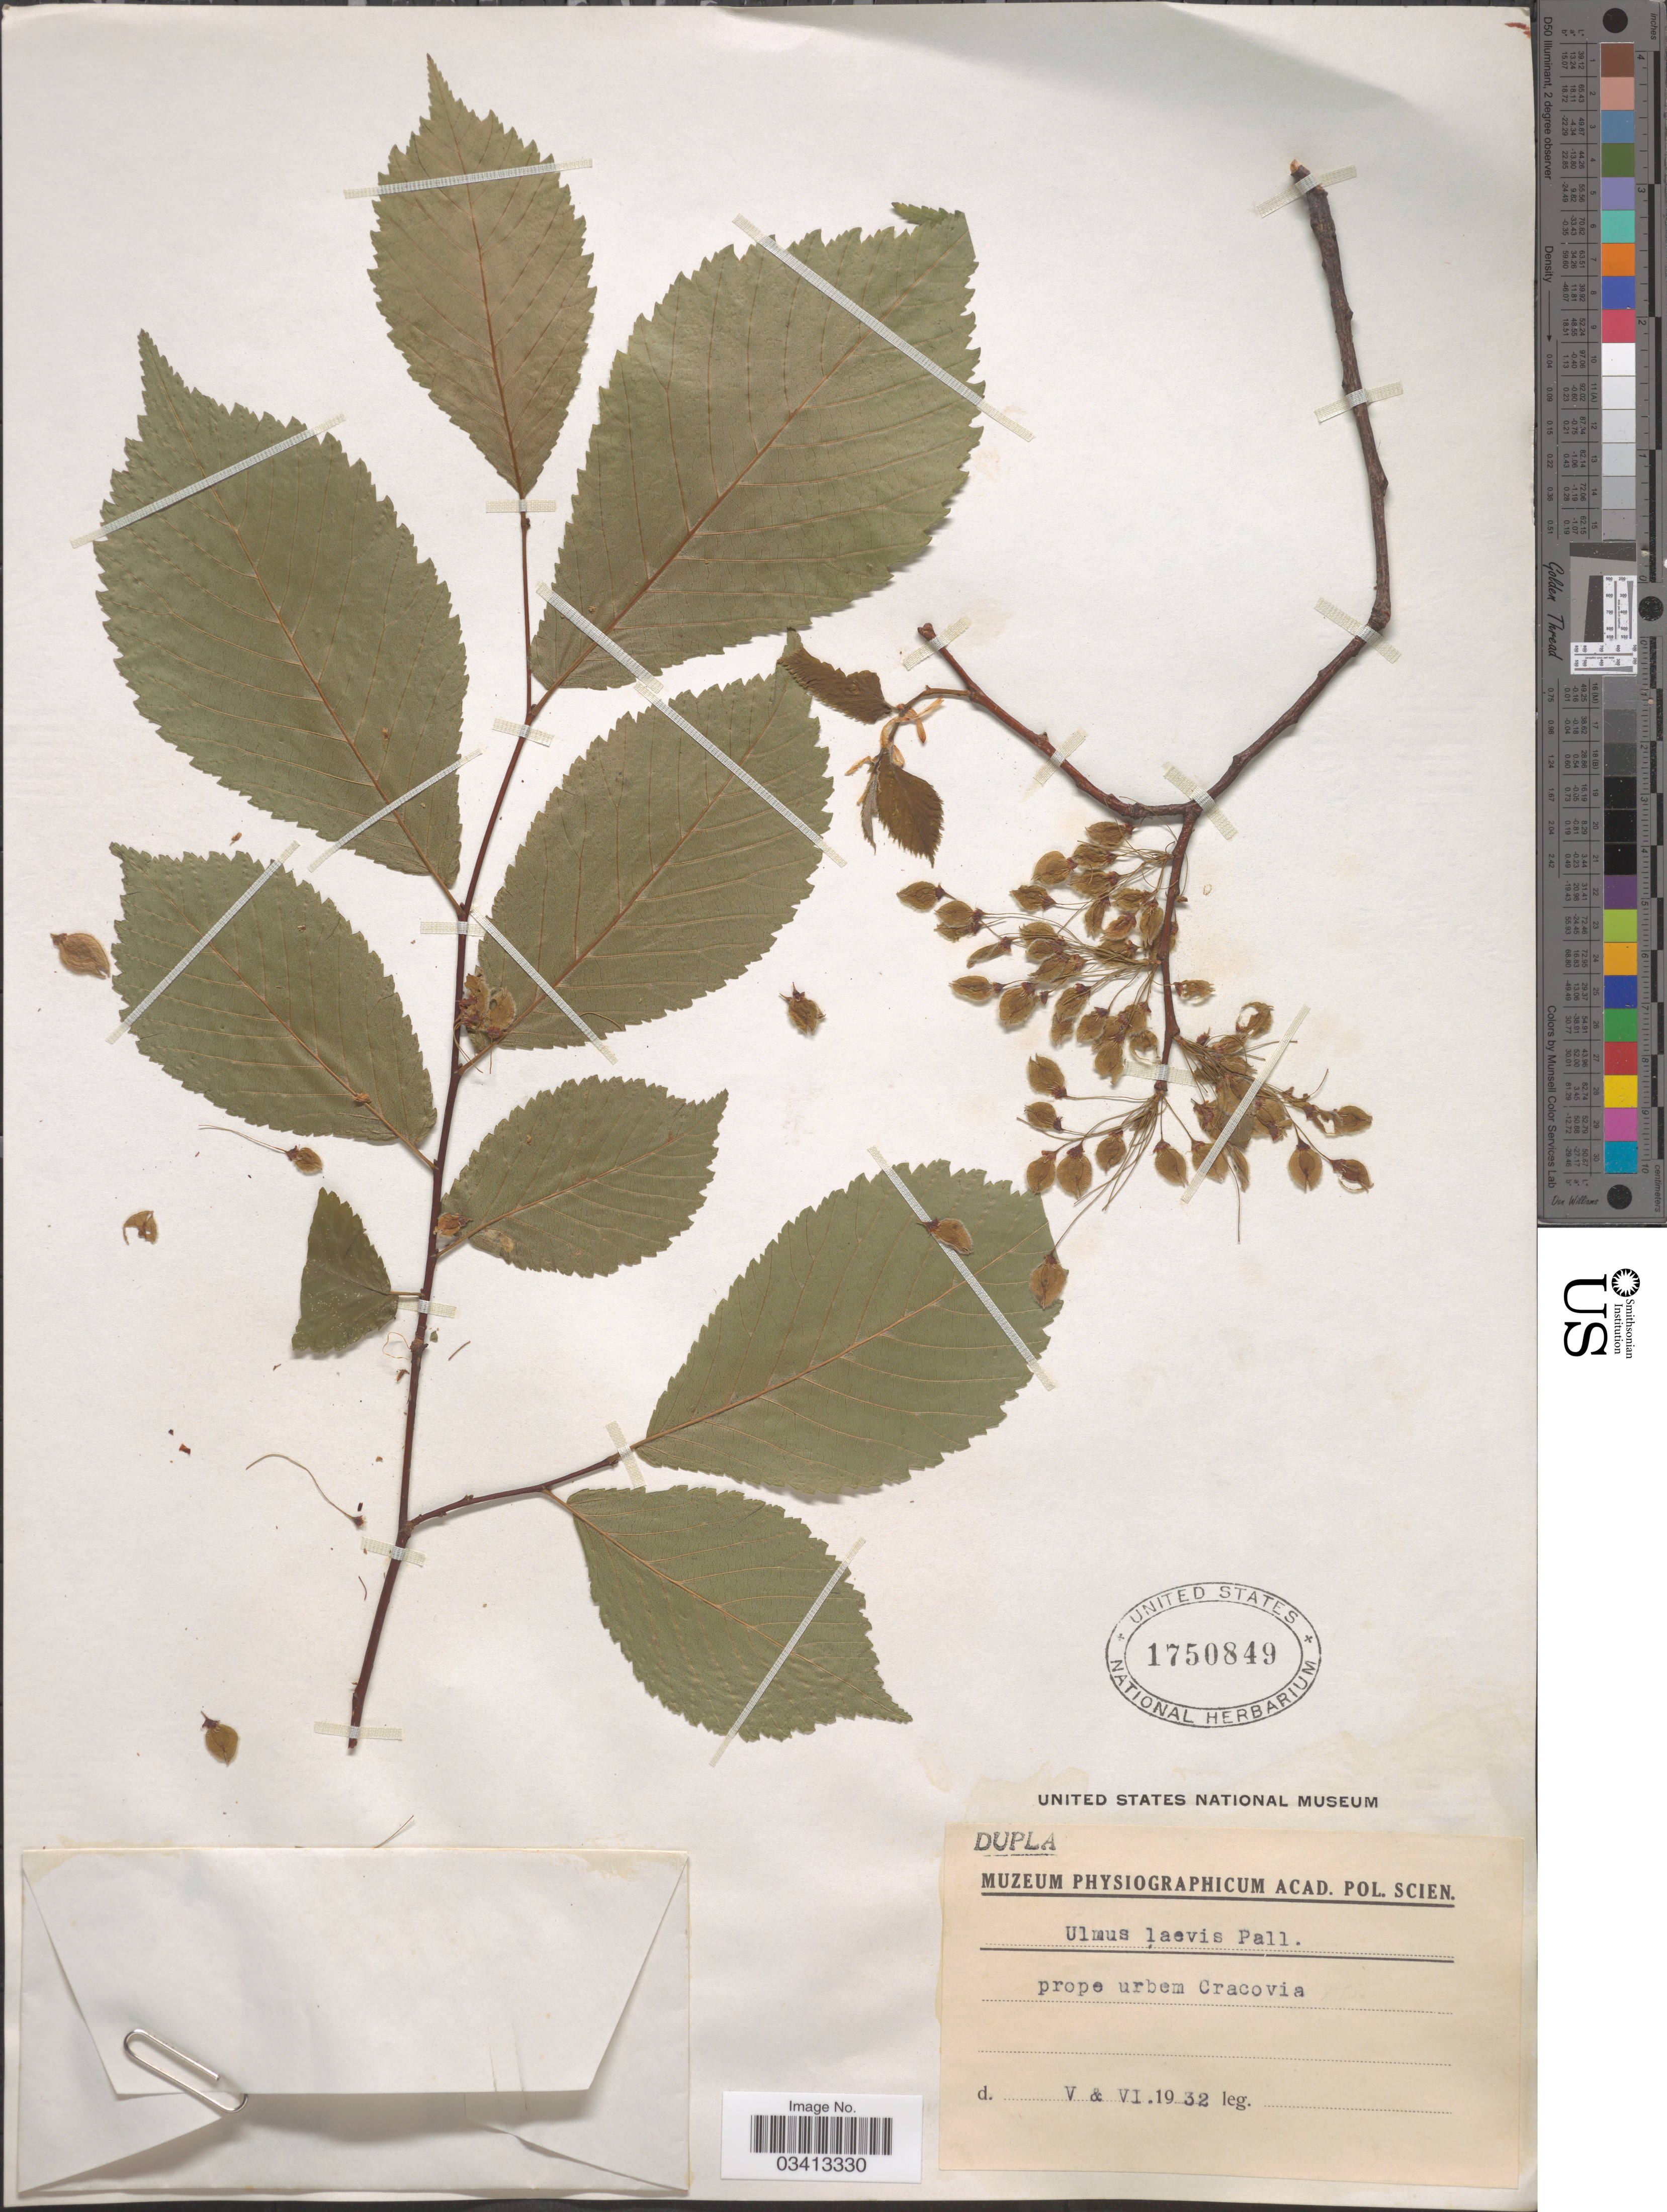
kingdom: Plantae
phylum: Tracheophyta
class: Magnoliopsida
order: Rosales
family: Ulmaceae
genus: Ulmus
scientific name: Ulmus laevis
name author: Pall.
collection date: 1932-05/1932-06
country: Poland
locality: Prope urbem Cracovia.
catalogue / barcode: US 1750849